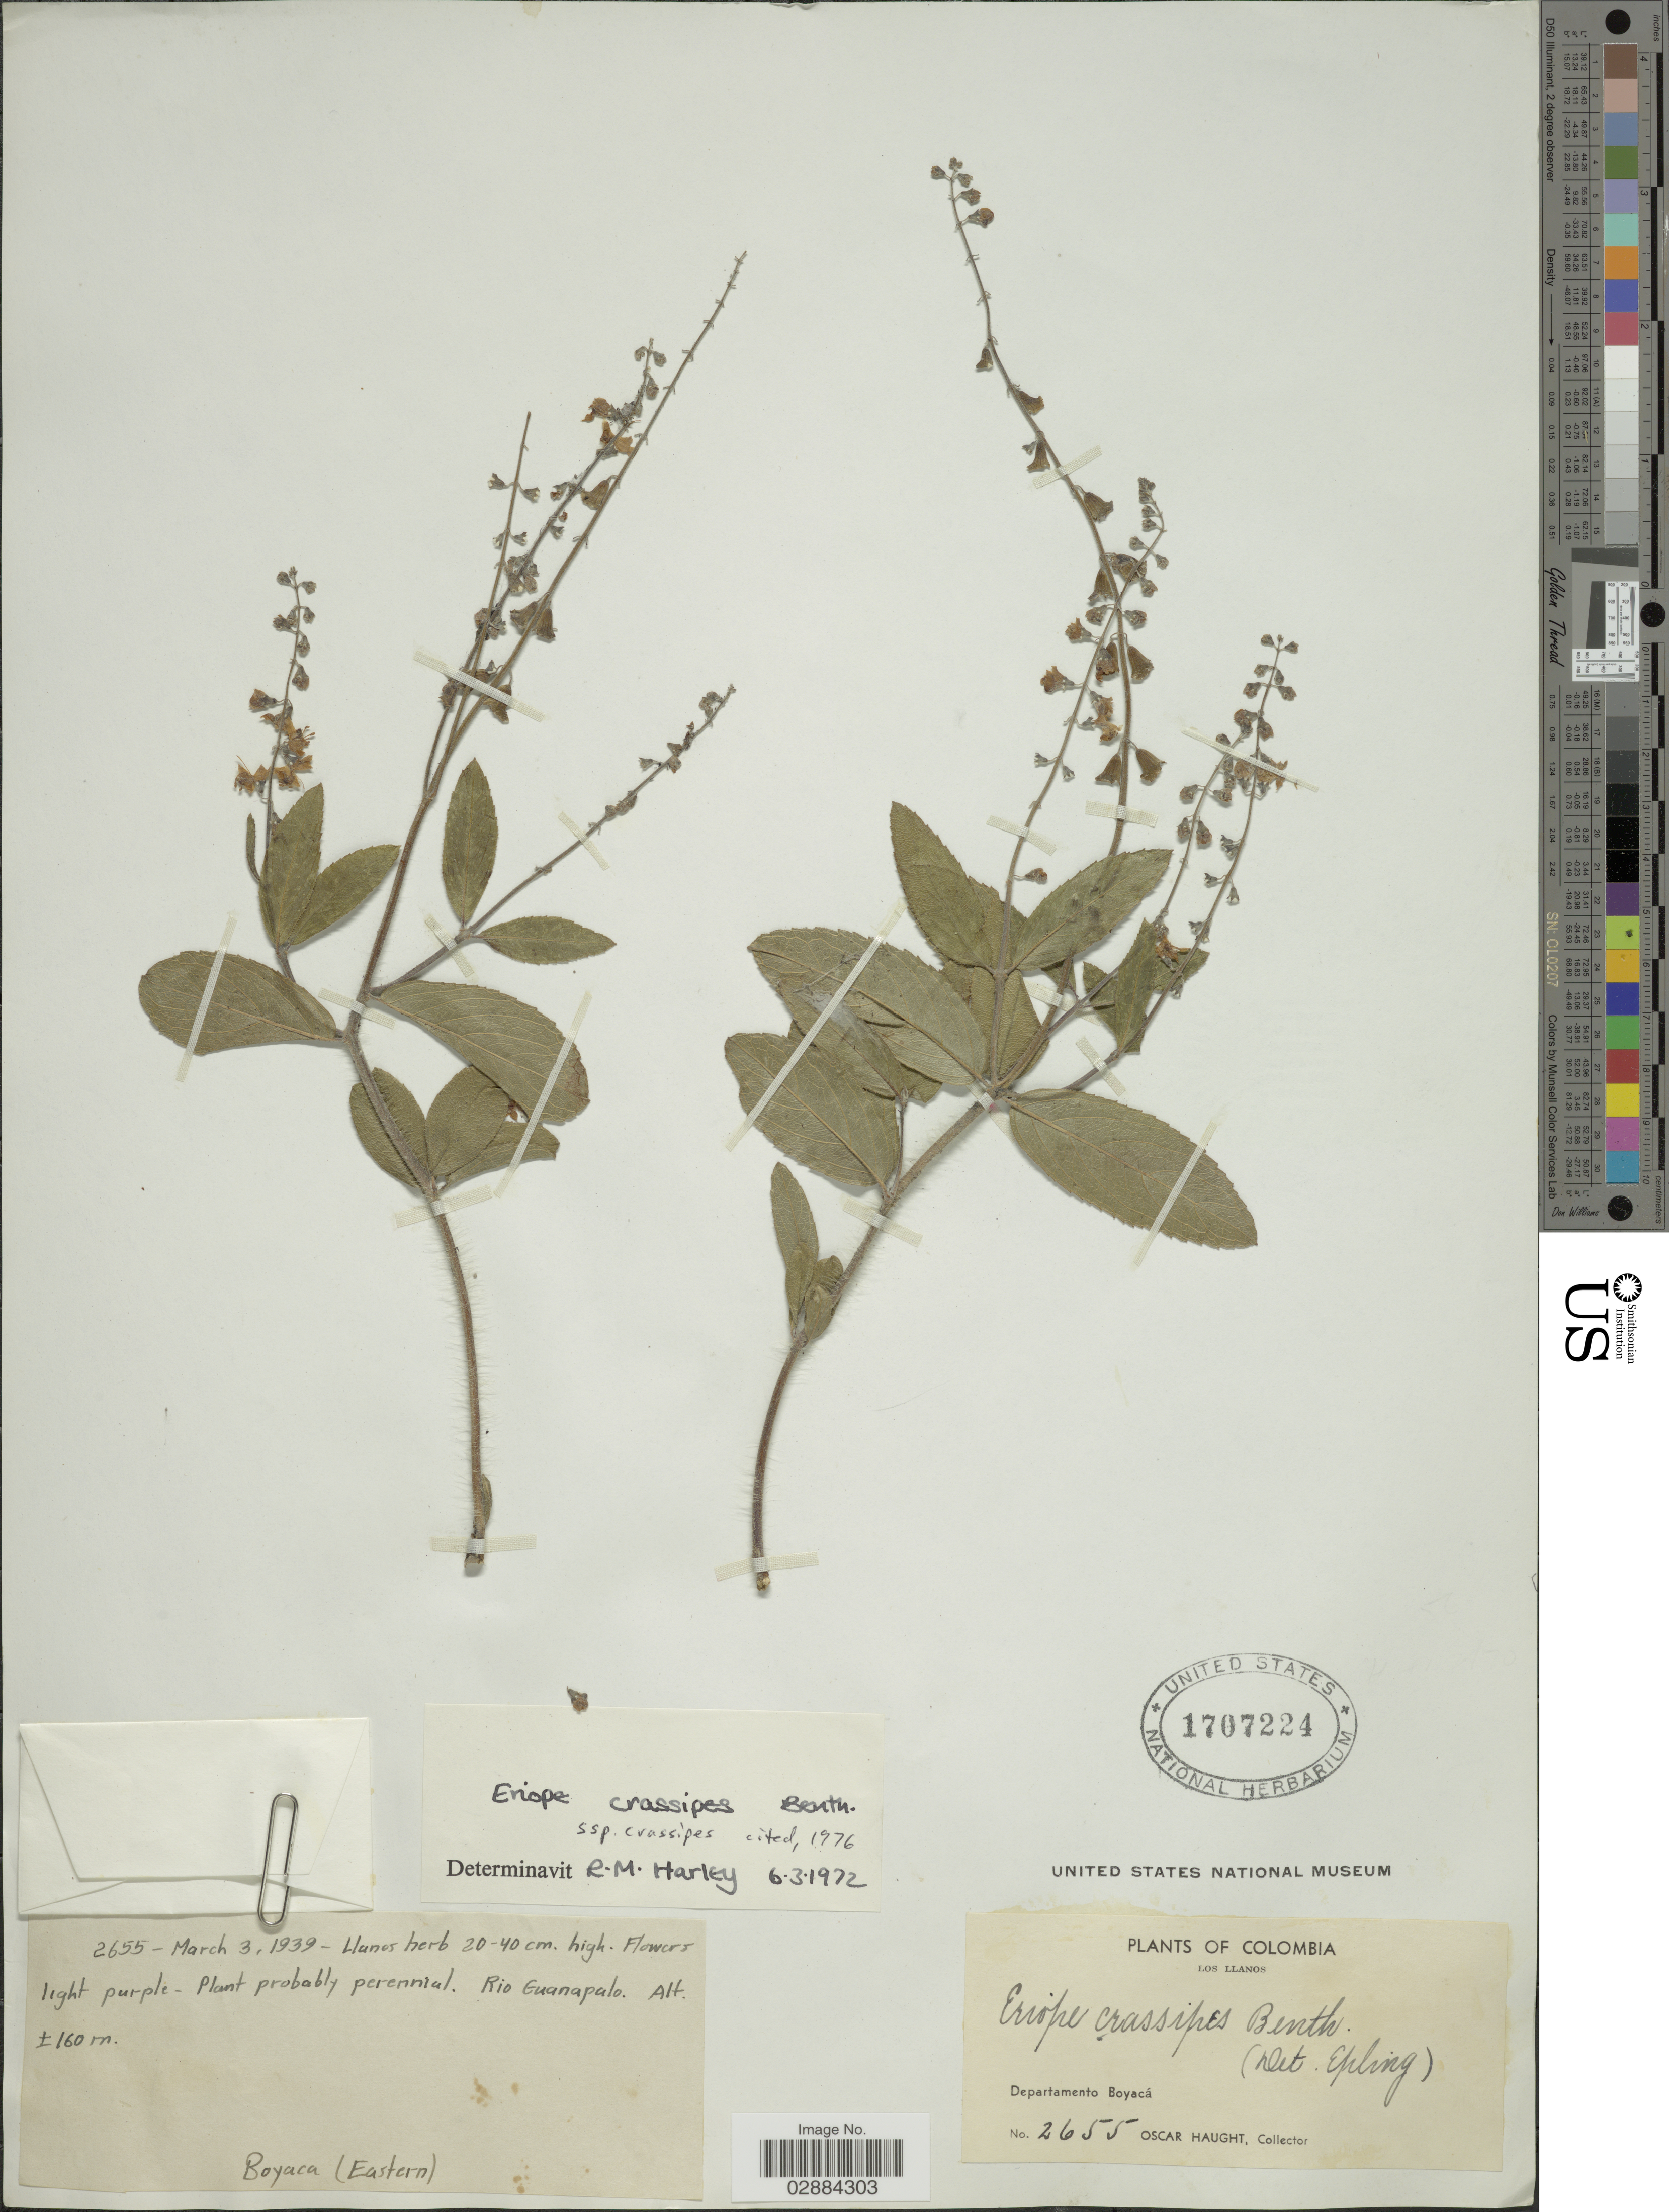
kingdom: Plantae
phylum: Tracheophyta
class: Magnoliopsida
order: Lamiales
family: Lamiaceae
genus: Eriope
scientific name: Eriope crassipes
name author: Benth.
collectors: O. L. Haught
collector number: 2655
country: Colombia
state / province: Boyacá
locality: Los Llanos. Departamento Boyacá. Boyaca (Eastern). Rio Guanapalo.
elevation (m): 160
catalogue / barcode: US 1707224